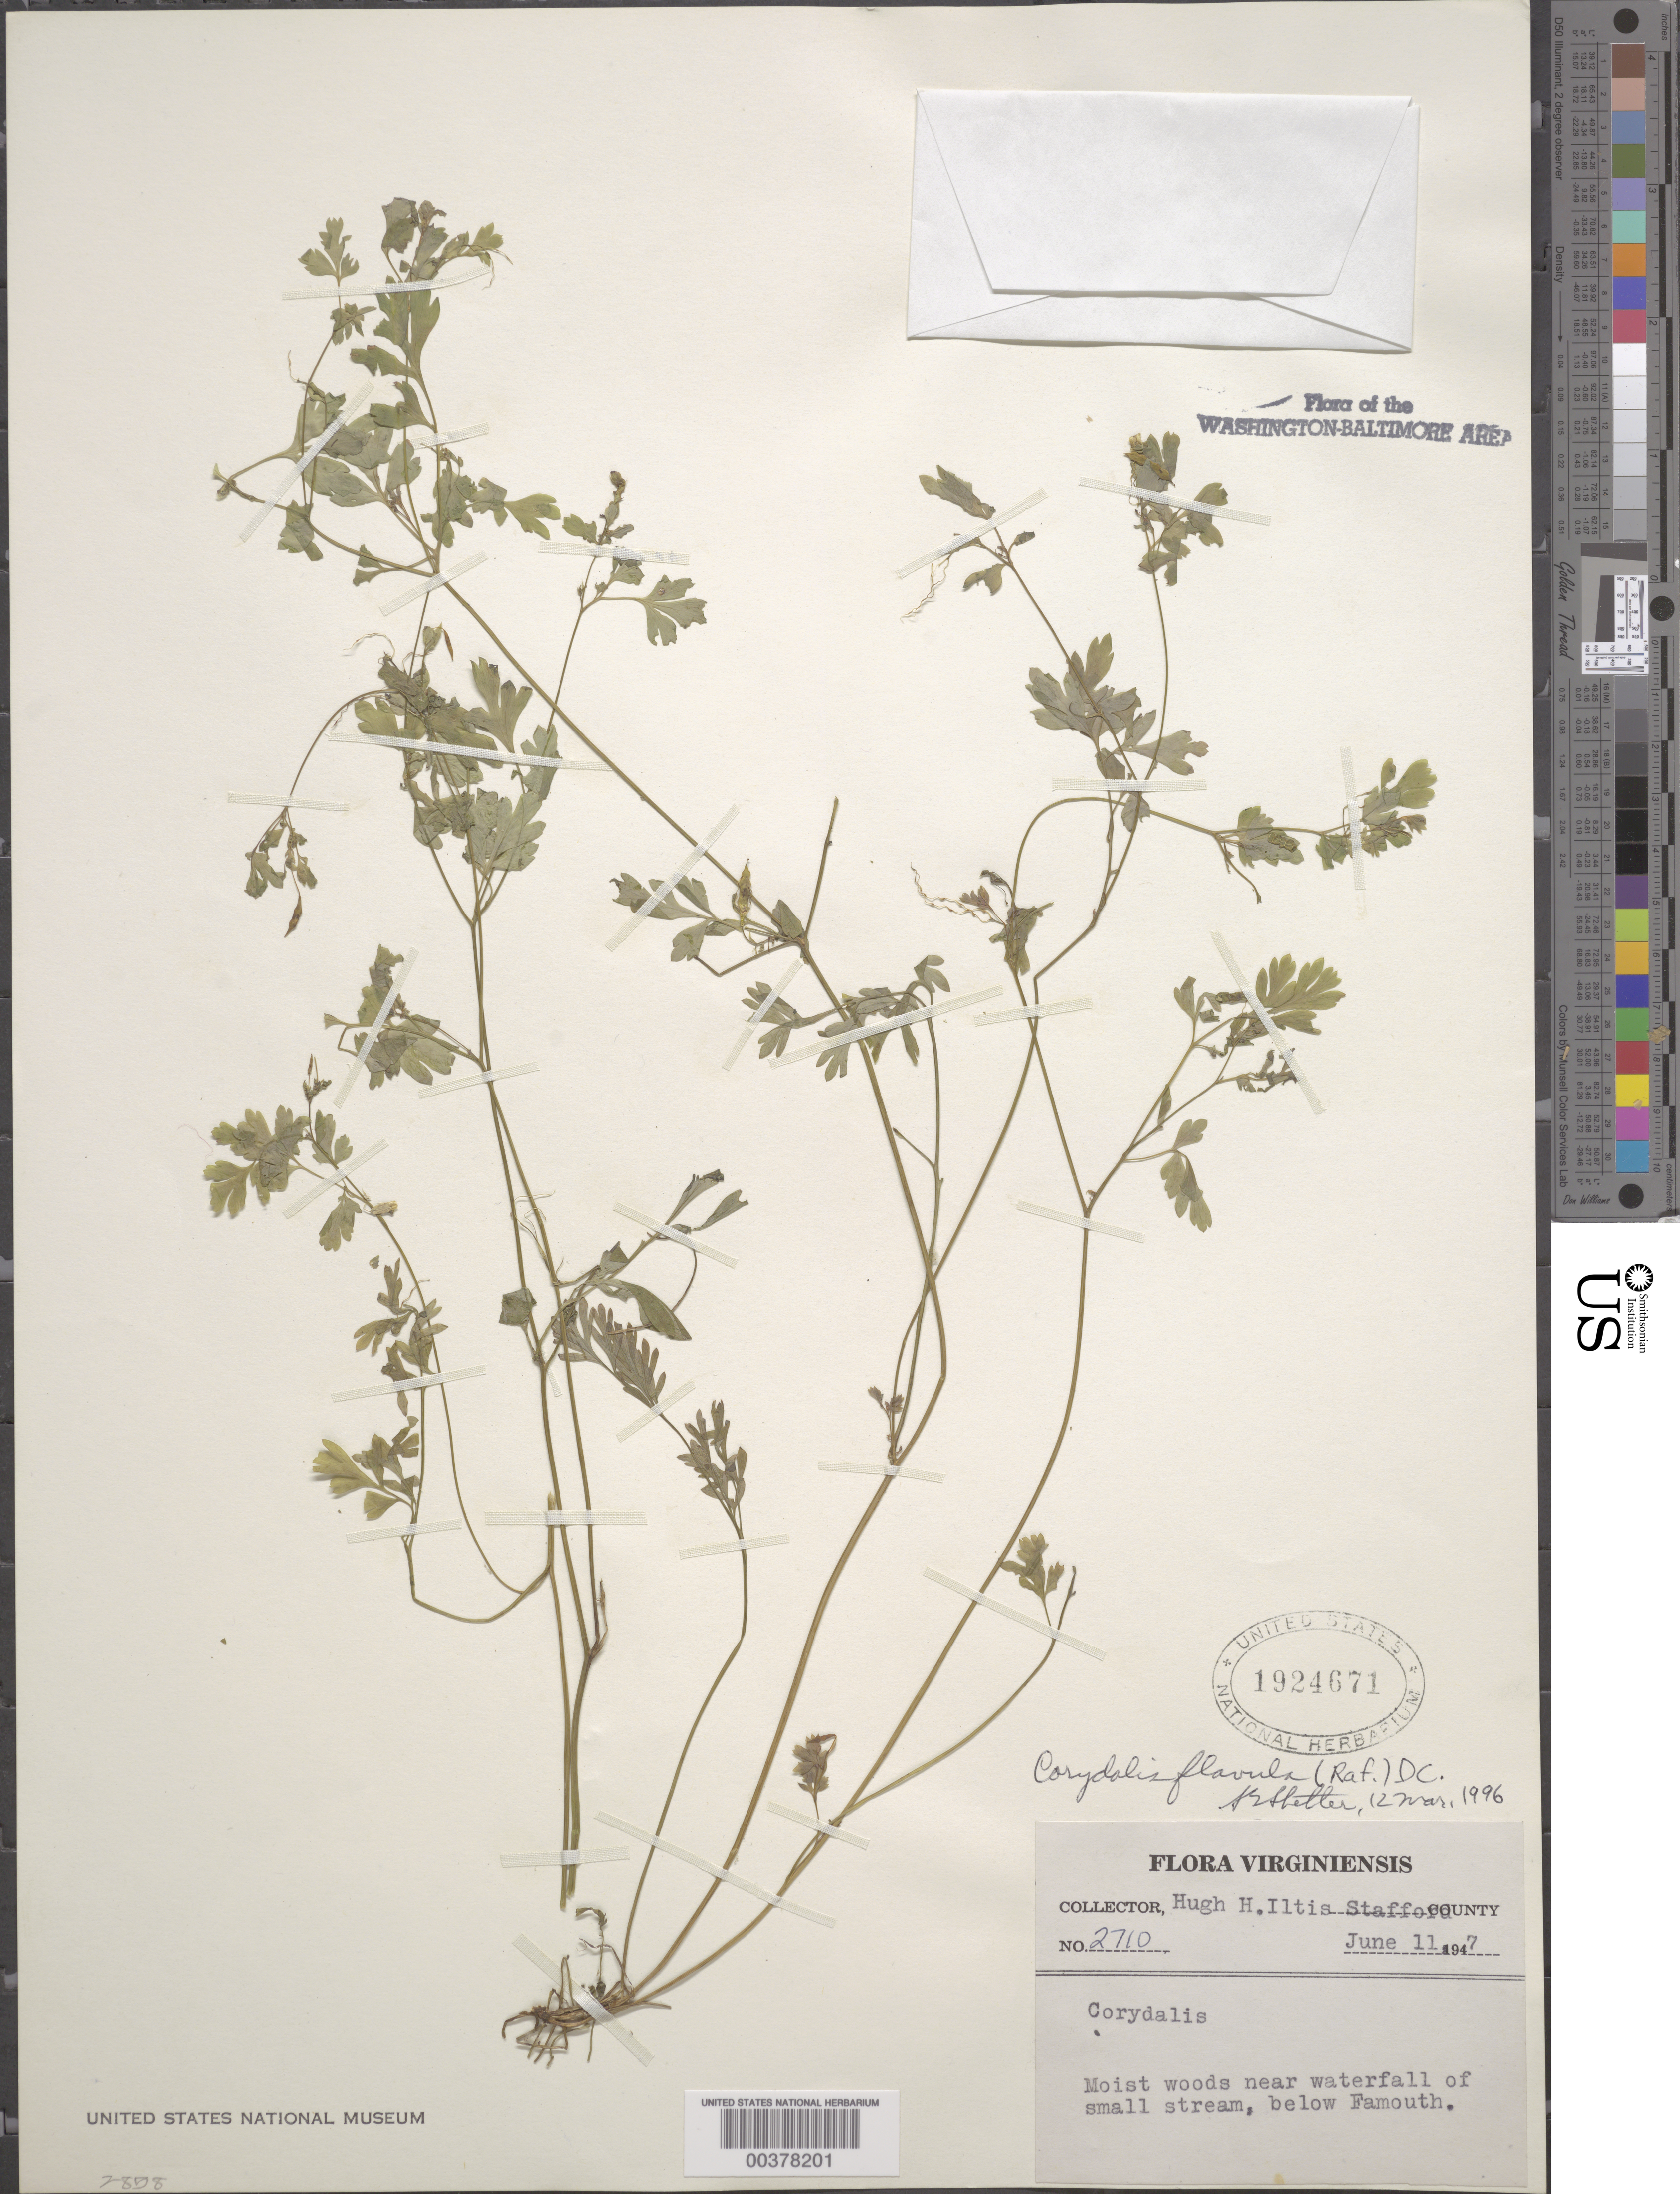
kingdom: Plantae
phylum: Tracheophyta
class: Magnoliopsida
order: Ranunculales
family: Papaveraceae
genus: Corydalis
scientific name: Corydalis flavula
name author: (Raf.) DC.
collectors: H. H. Iltis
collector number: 2710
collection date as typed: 11 Jun 1947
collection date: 1947-06-11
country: United States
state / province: Virginia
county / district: Stafford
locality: Below Falmouth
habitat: Moist woods near waterfall of small stream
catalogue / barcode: US 1924671